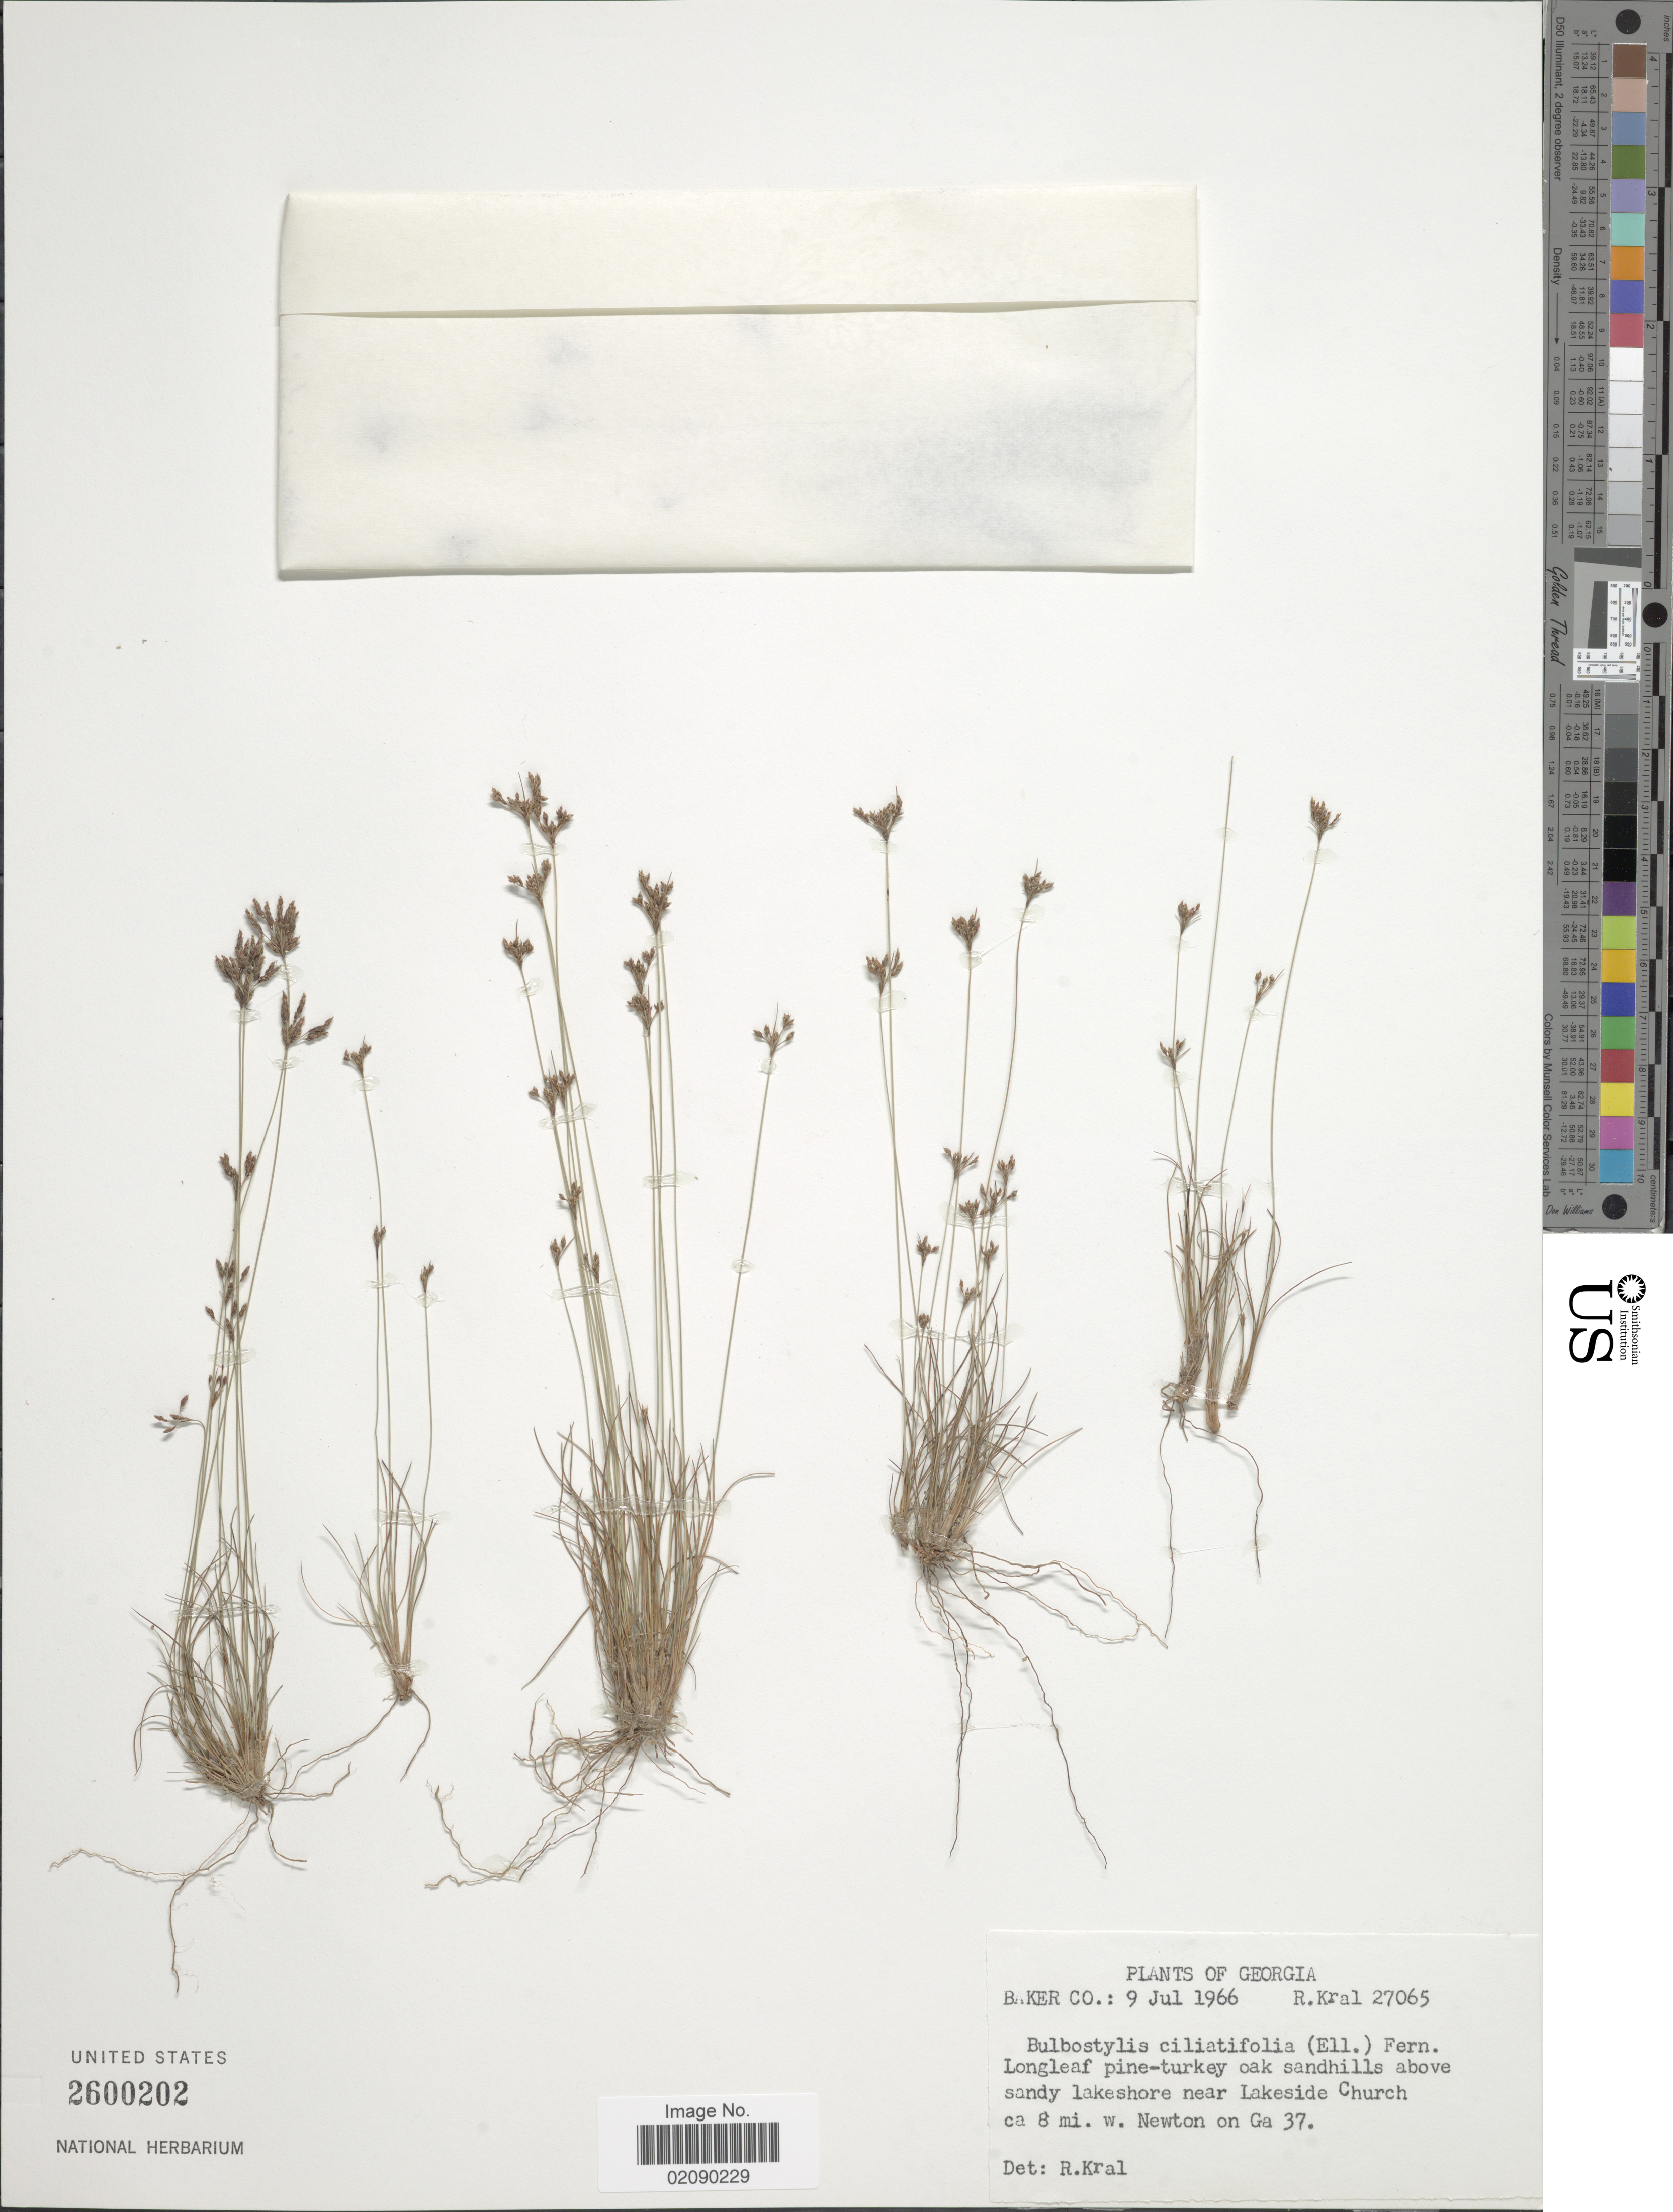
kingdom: Plantae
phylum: Tracheophyta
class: Liliopsida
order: Poales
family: Cyperaceae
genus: Bulbostylis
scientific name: Bulbostylis ciliatifolia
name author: (Elliott) Fernald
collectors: R. Kral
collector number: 27065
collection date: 1966-07-09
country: United States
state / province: Georgia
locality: Near Lakeside Church ca 8 mi. w. Newton on Ga. 37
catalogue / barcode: US 2600202